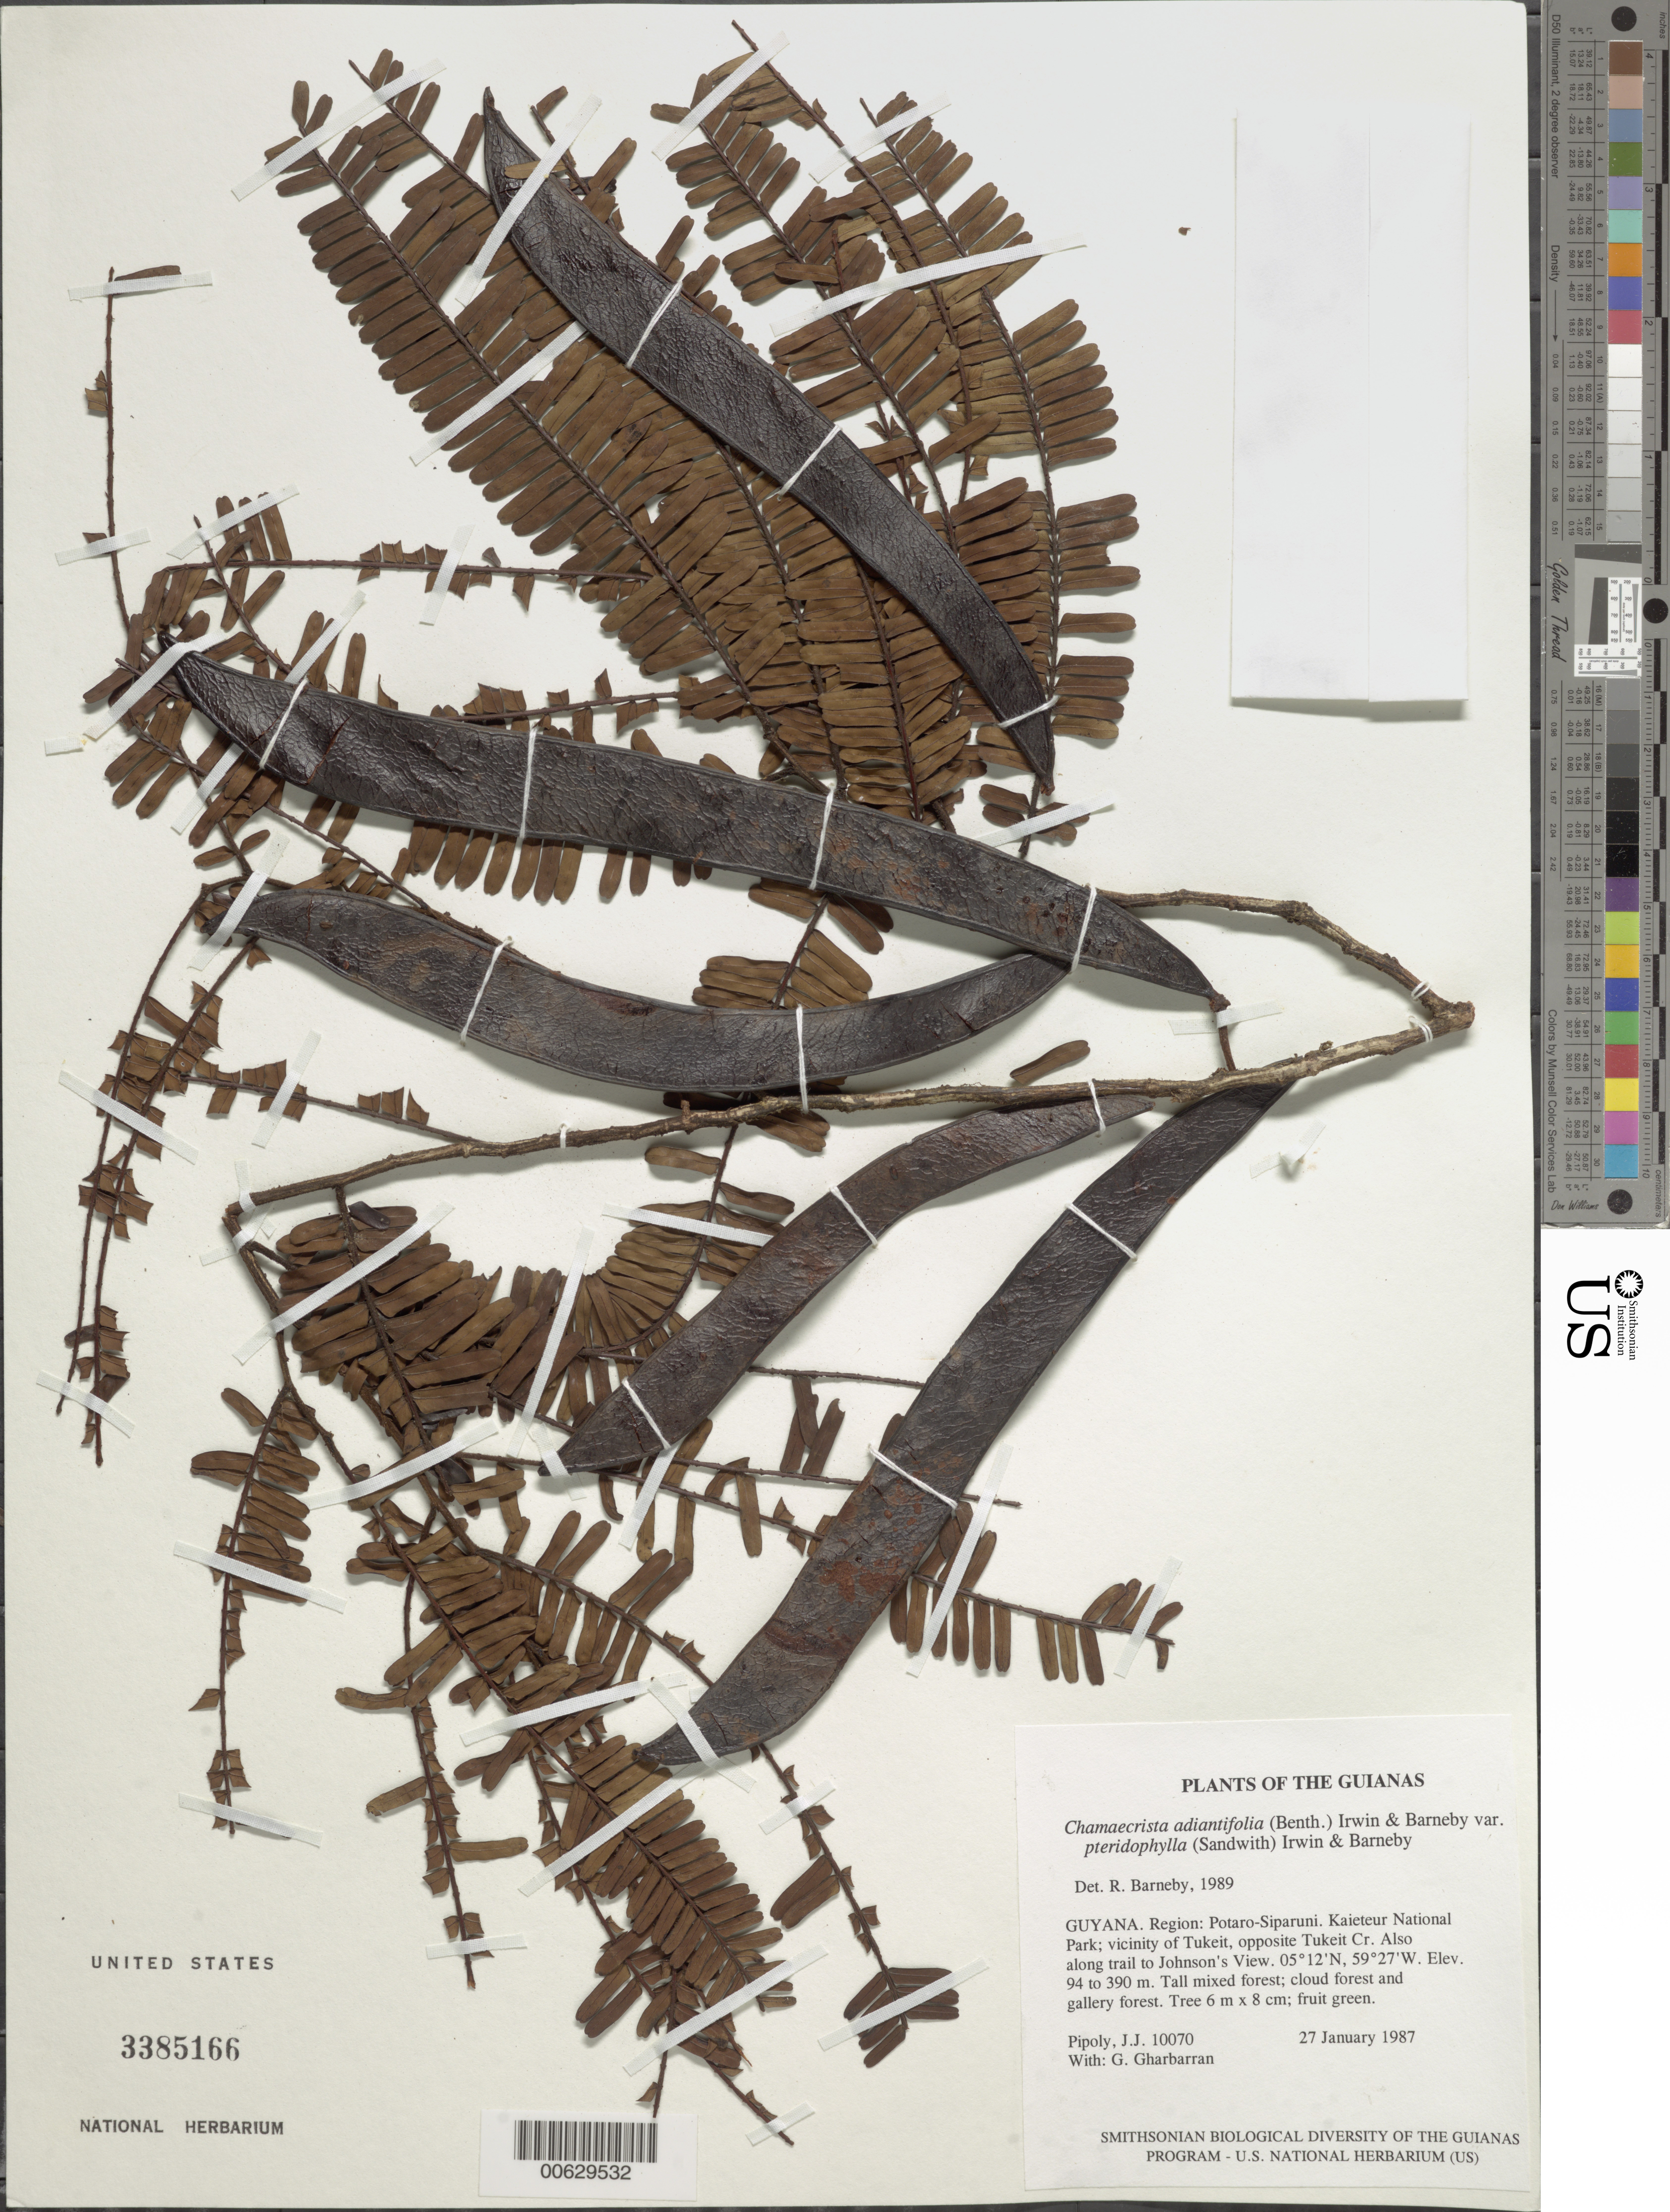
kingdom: Plantae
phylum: Tracheophyta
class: Magnoliopsida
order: Fabales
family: Fabaceae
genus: Chamaecrista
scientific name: Chamaecrista adiantifolia var. pteridophylla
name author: (Sandwith) H.S. Irwin & Barneby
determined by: Barneby, Rupert C., (NY)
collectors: J. J. Pipoly & G. Gharbarran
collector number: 10070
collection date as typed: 27 January 1987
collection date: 1987-01-27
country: Guyana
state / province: Potaro-Siparuni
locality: Kaieteur National Park; vicinity of Tukeit, opposite Tukeit Cr. Also along trail to Johnson's View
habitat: Tall mixed forest; cloud forest and gallery forest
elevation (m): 94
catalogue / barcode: US 3385166